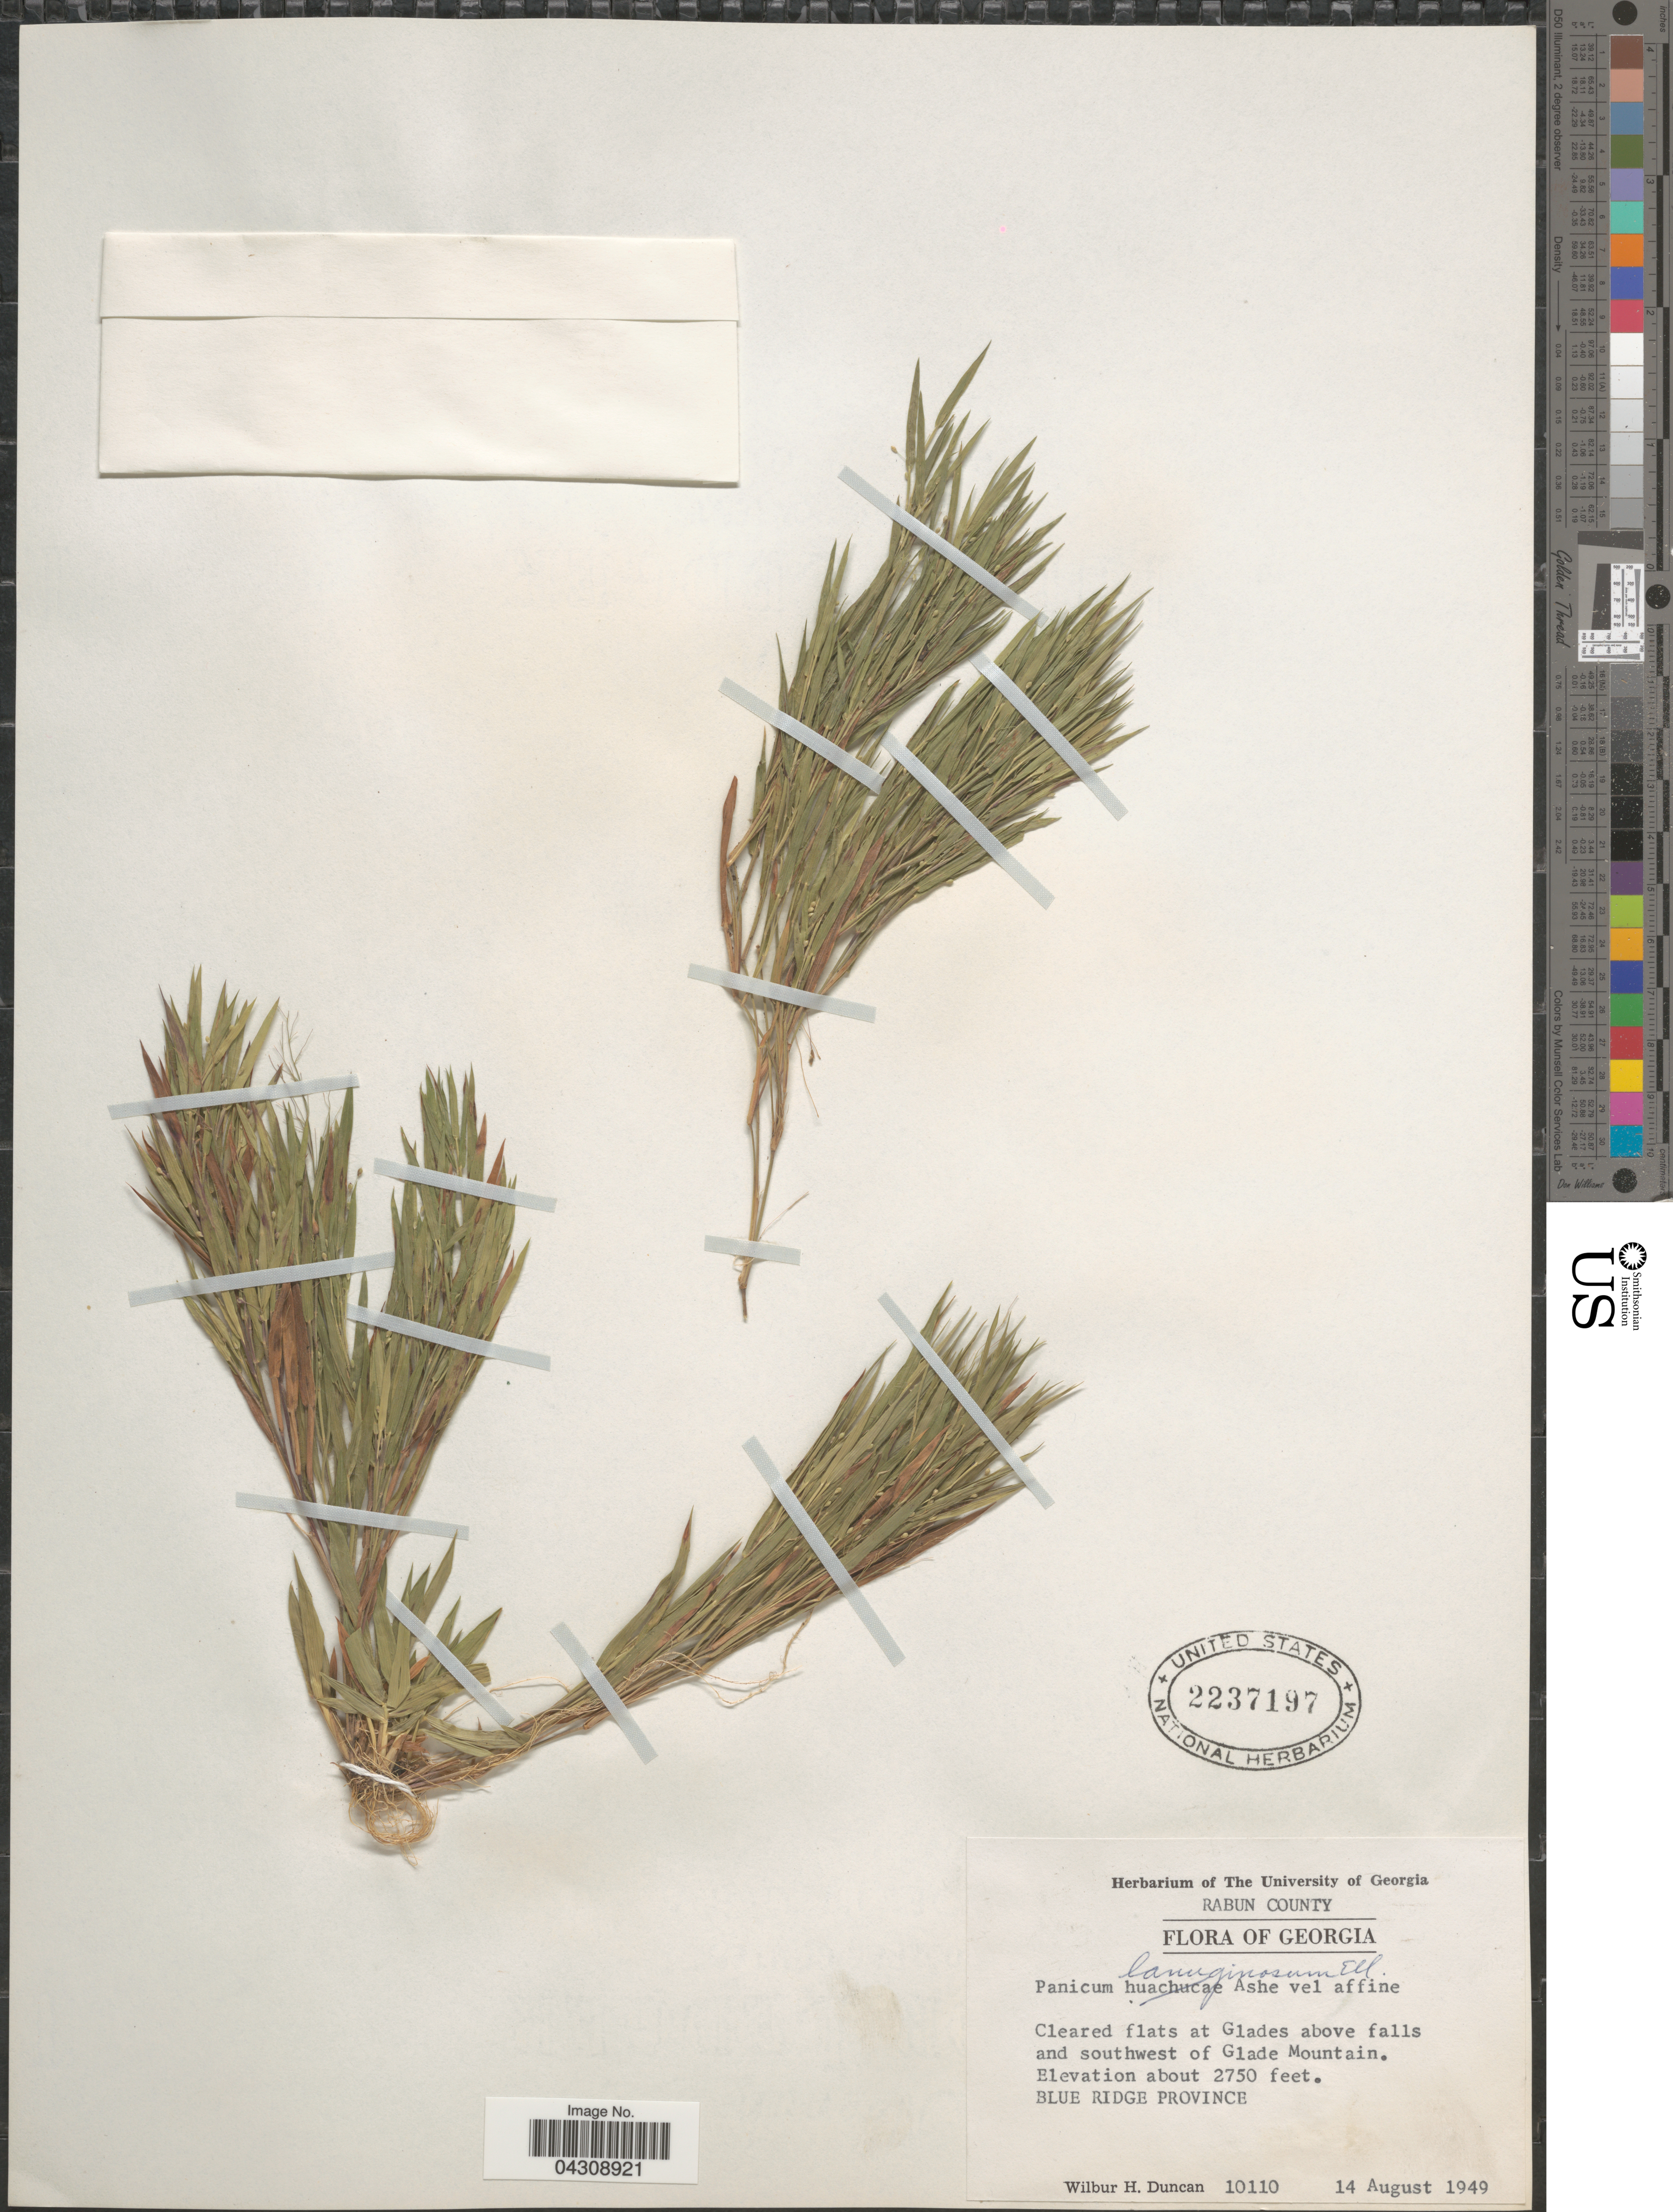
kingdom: Plantae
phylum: Tracheophyta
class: Liliopsida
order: Poales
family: Poaceae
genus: Dichanthelium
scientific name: Dichanthelium acuminatum var. acuminatum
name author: (Sw.) Gould & C.A. Clark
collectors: W. H. Duncan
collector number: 10110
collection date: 1949-08-14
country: United States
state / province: Georgia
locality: Rabun County. Cleared flats at Glades above falls and southwest of Glade Mountain. Blue Ridge Province.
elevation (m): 838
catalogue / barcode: US 2237197